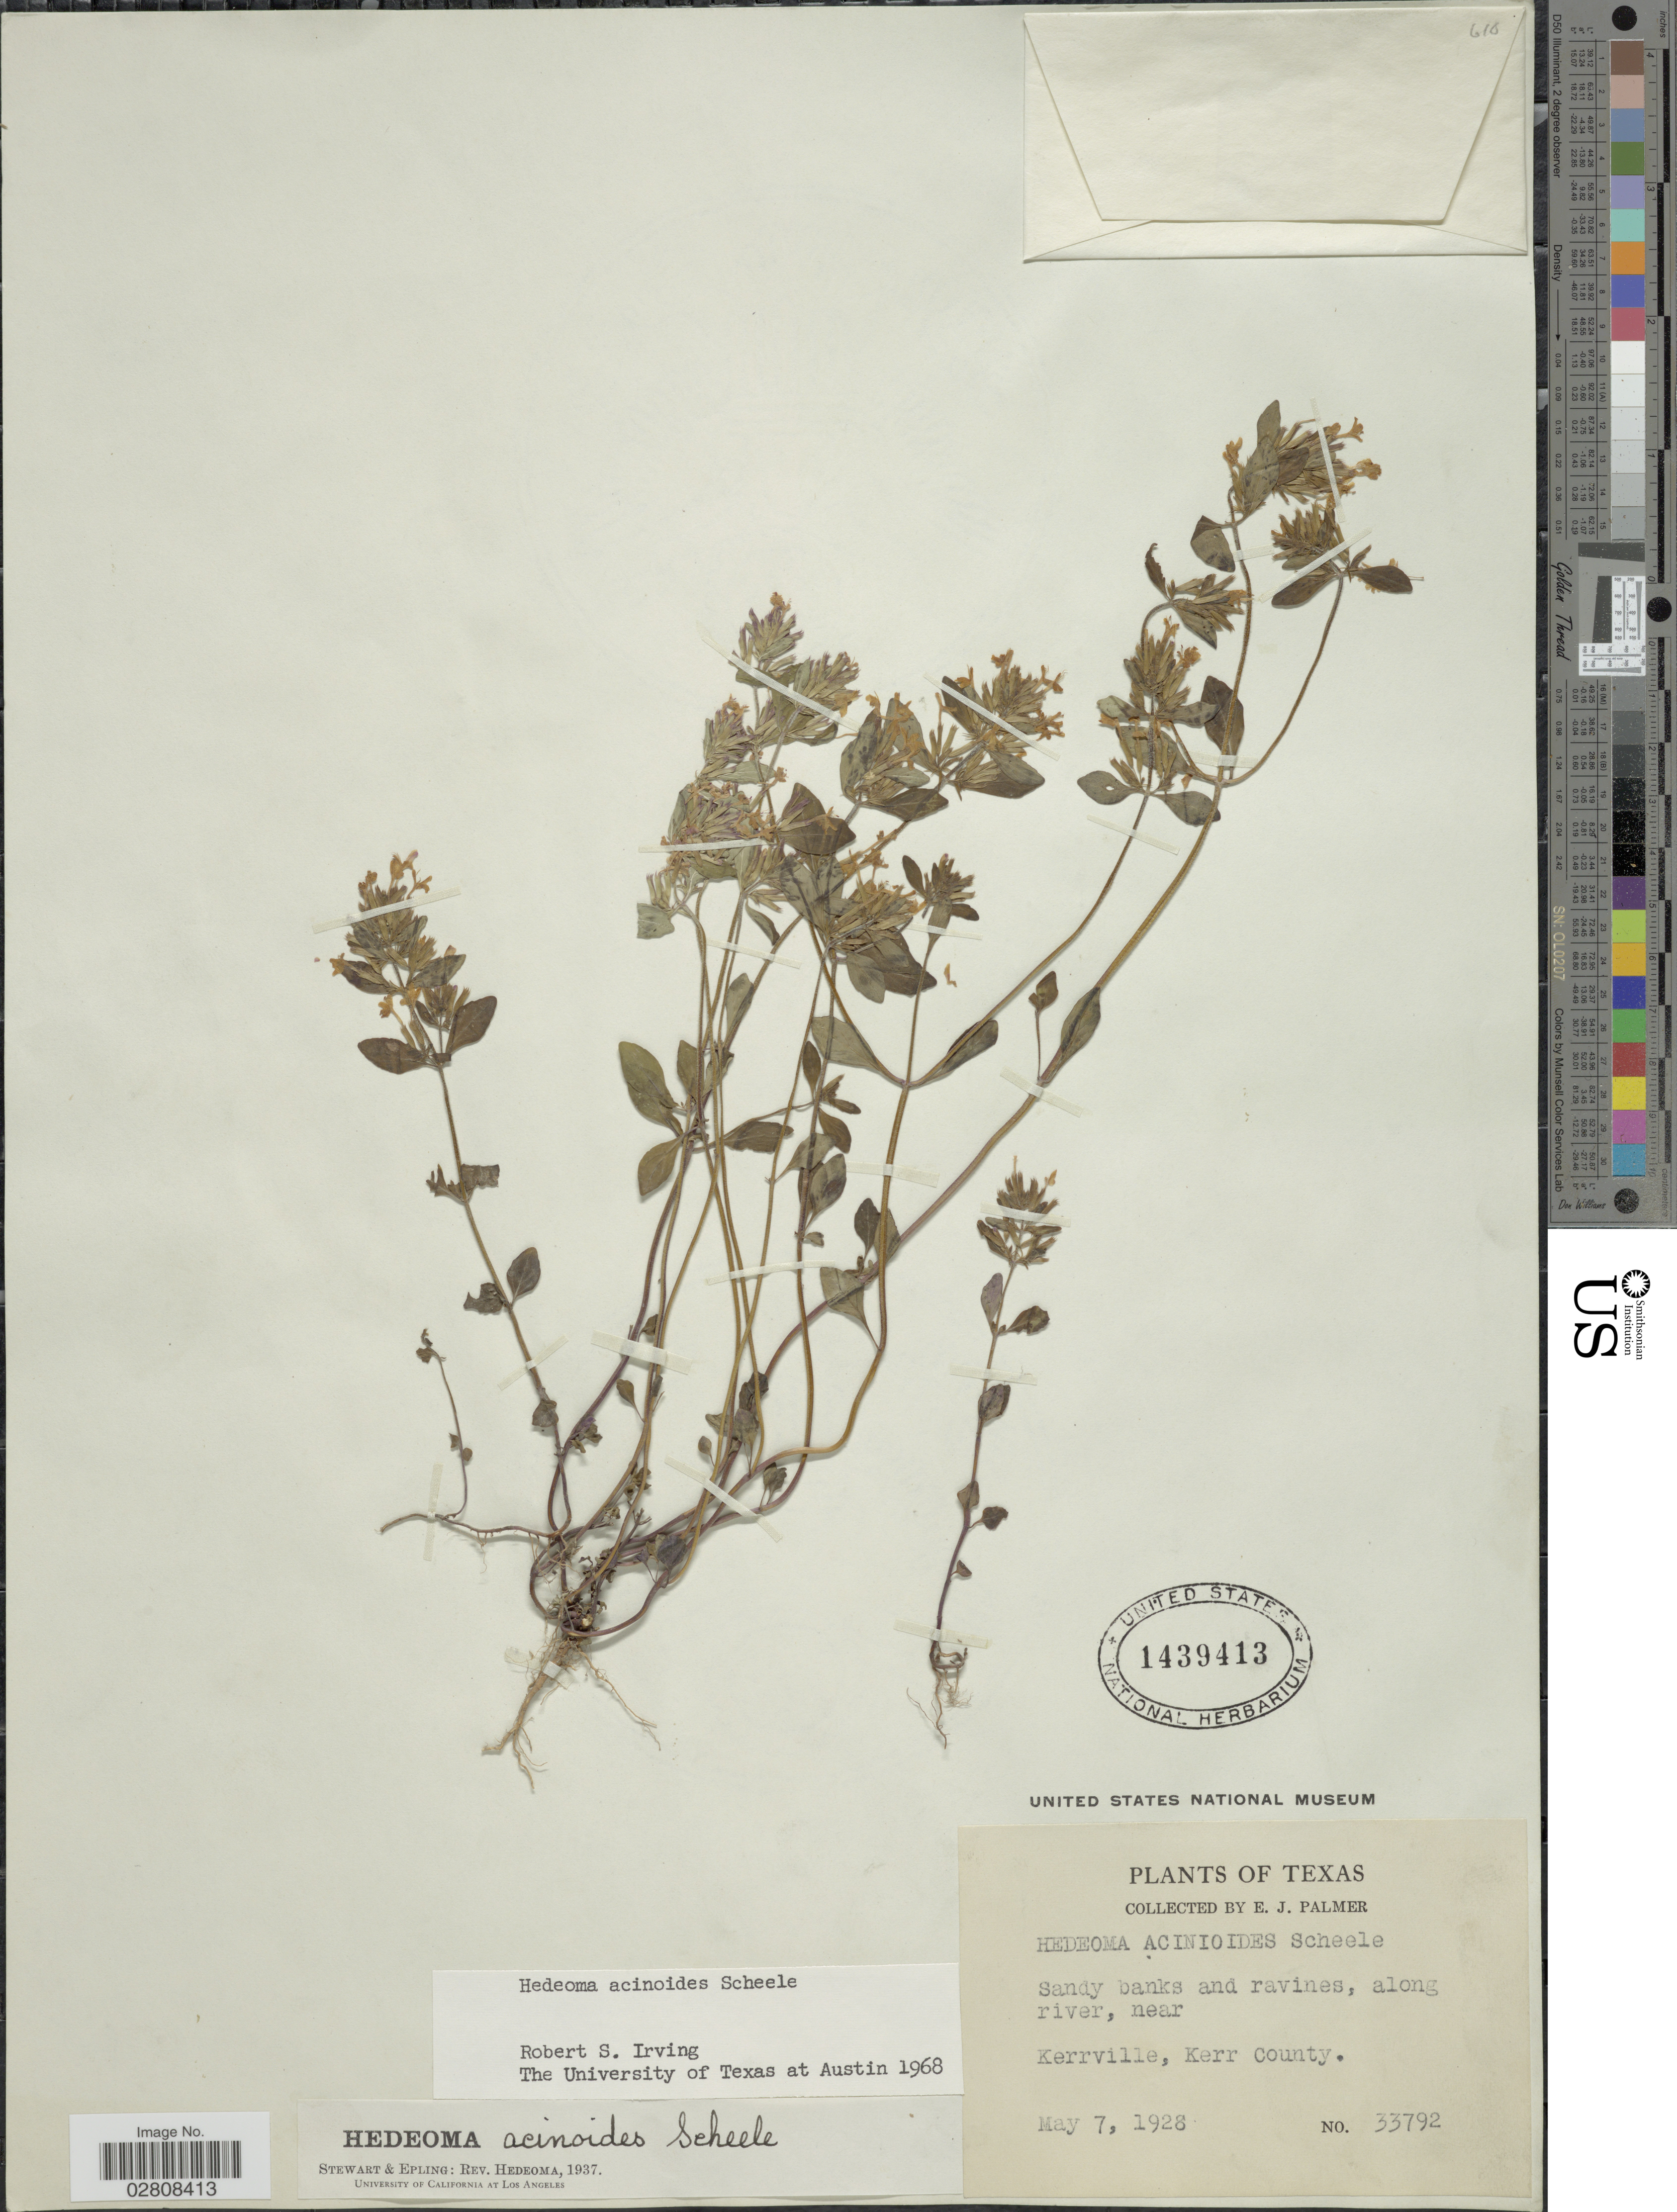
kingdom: Plantae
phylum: Tracheophyta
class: Magnoliopsida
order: Lamiales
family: Lamiaceae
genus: Hedeoma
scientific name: Hedeoma acinoides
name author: Scheele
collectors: E. J. Palmer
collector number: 33792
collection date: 1928-05-07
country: United States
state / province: Texas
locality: Along river, near Kerrville, Kerr County.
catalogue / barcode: US 1439413